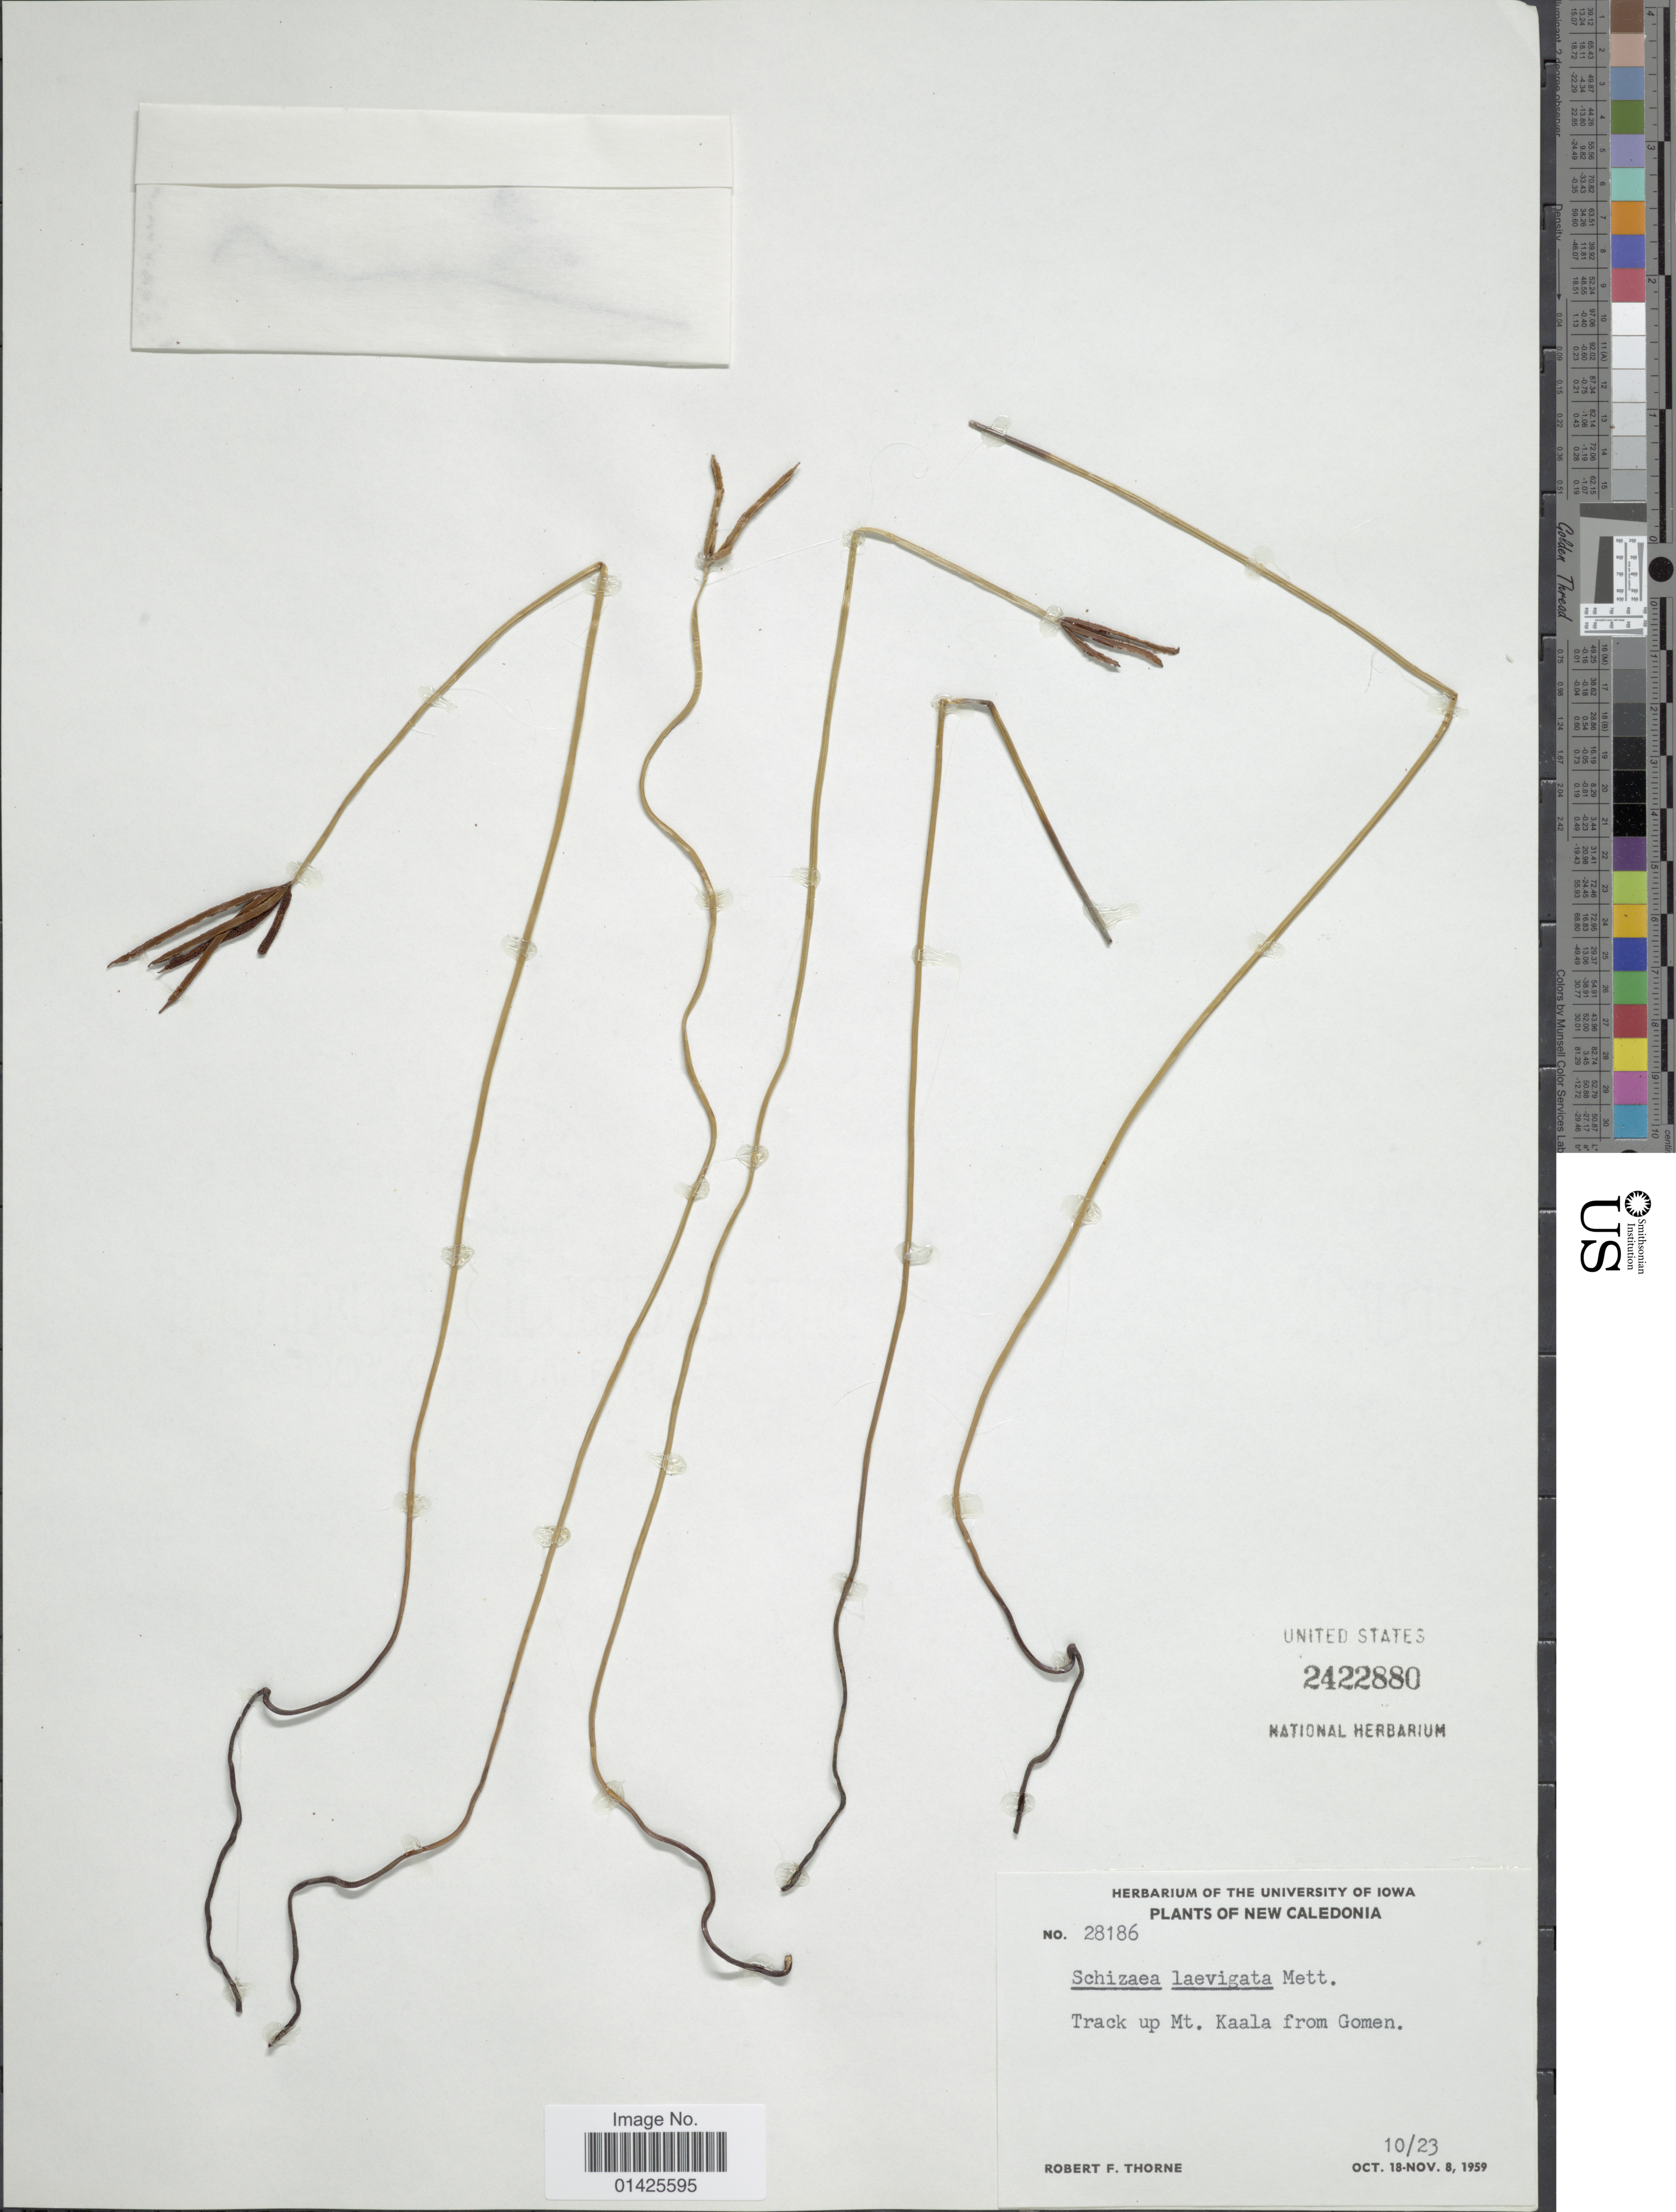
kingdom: Plantae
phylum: Tracheophyta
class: Polypodiopsida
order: Schizaeales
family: Schizaeaceae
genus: Actinostachys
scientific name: Actinostachys laevigata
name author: (Mett.) C.F. Reed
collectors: R. F. Thorne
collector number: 28186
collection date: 1959-10-18/1959-11-08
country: New Caledonia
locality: Track up Mt. Kaala from Gomen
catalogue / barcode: US 2422880